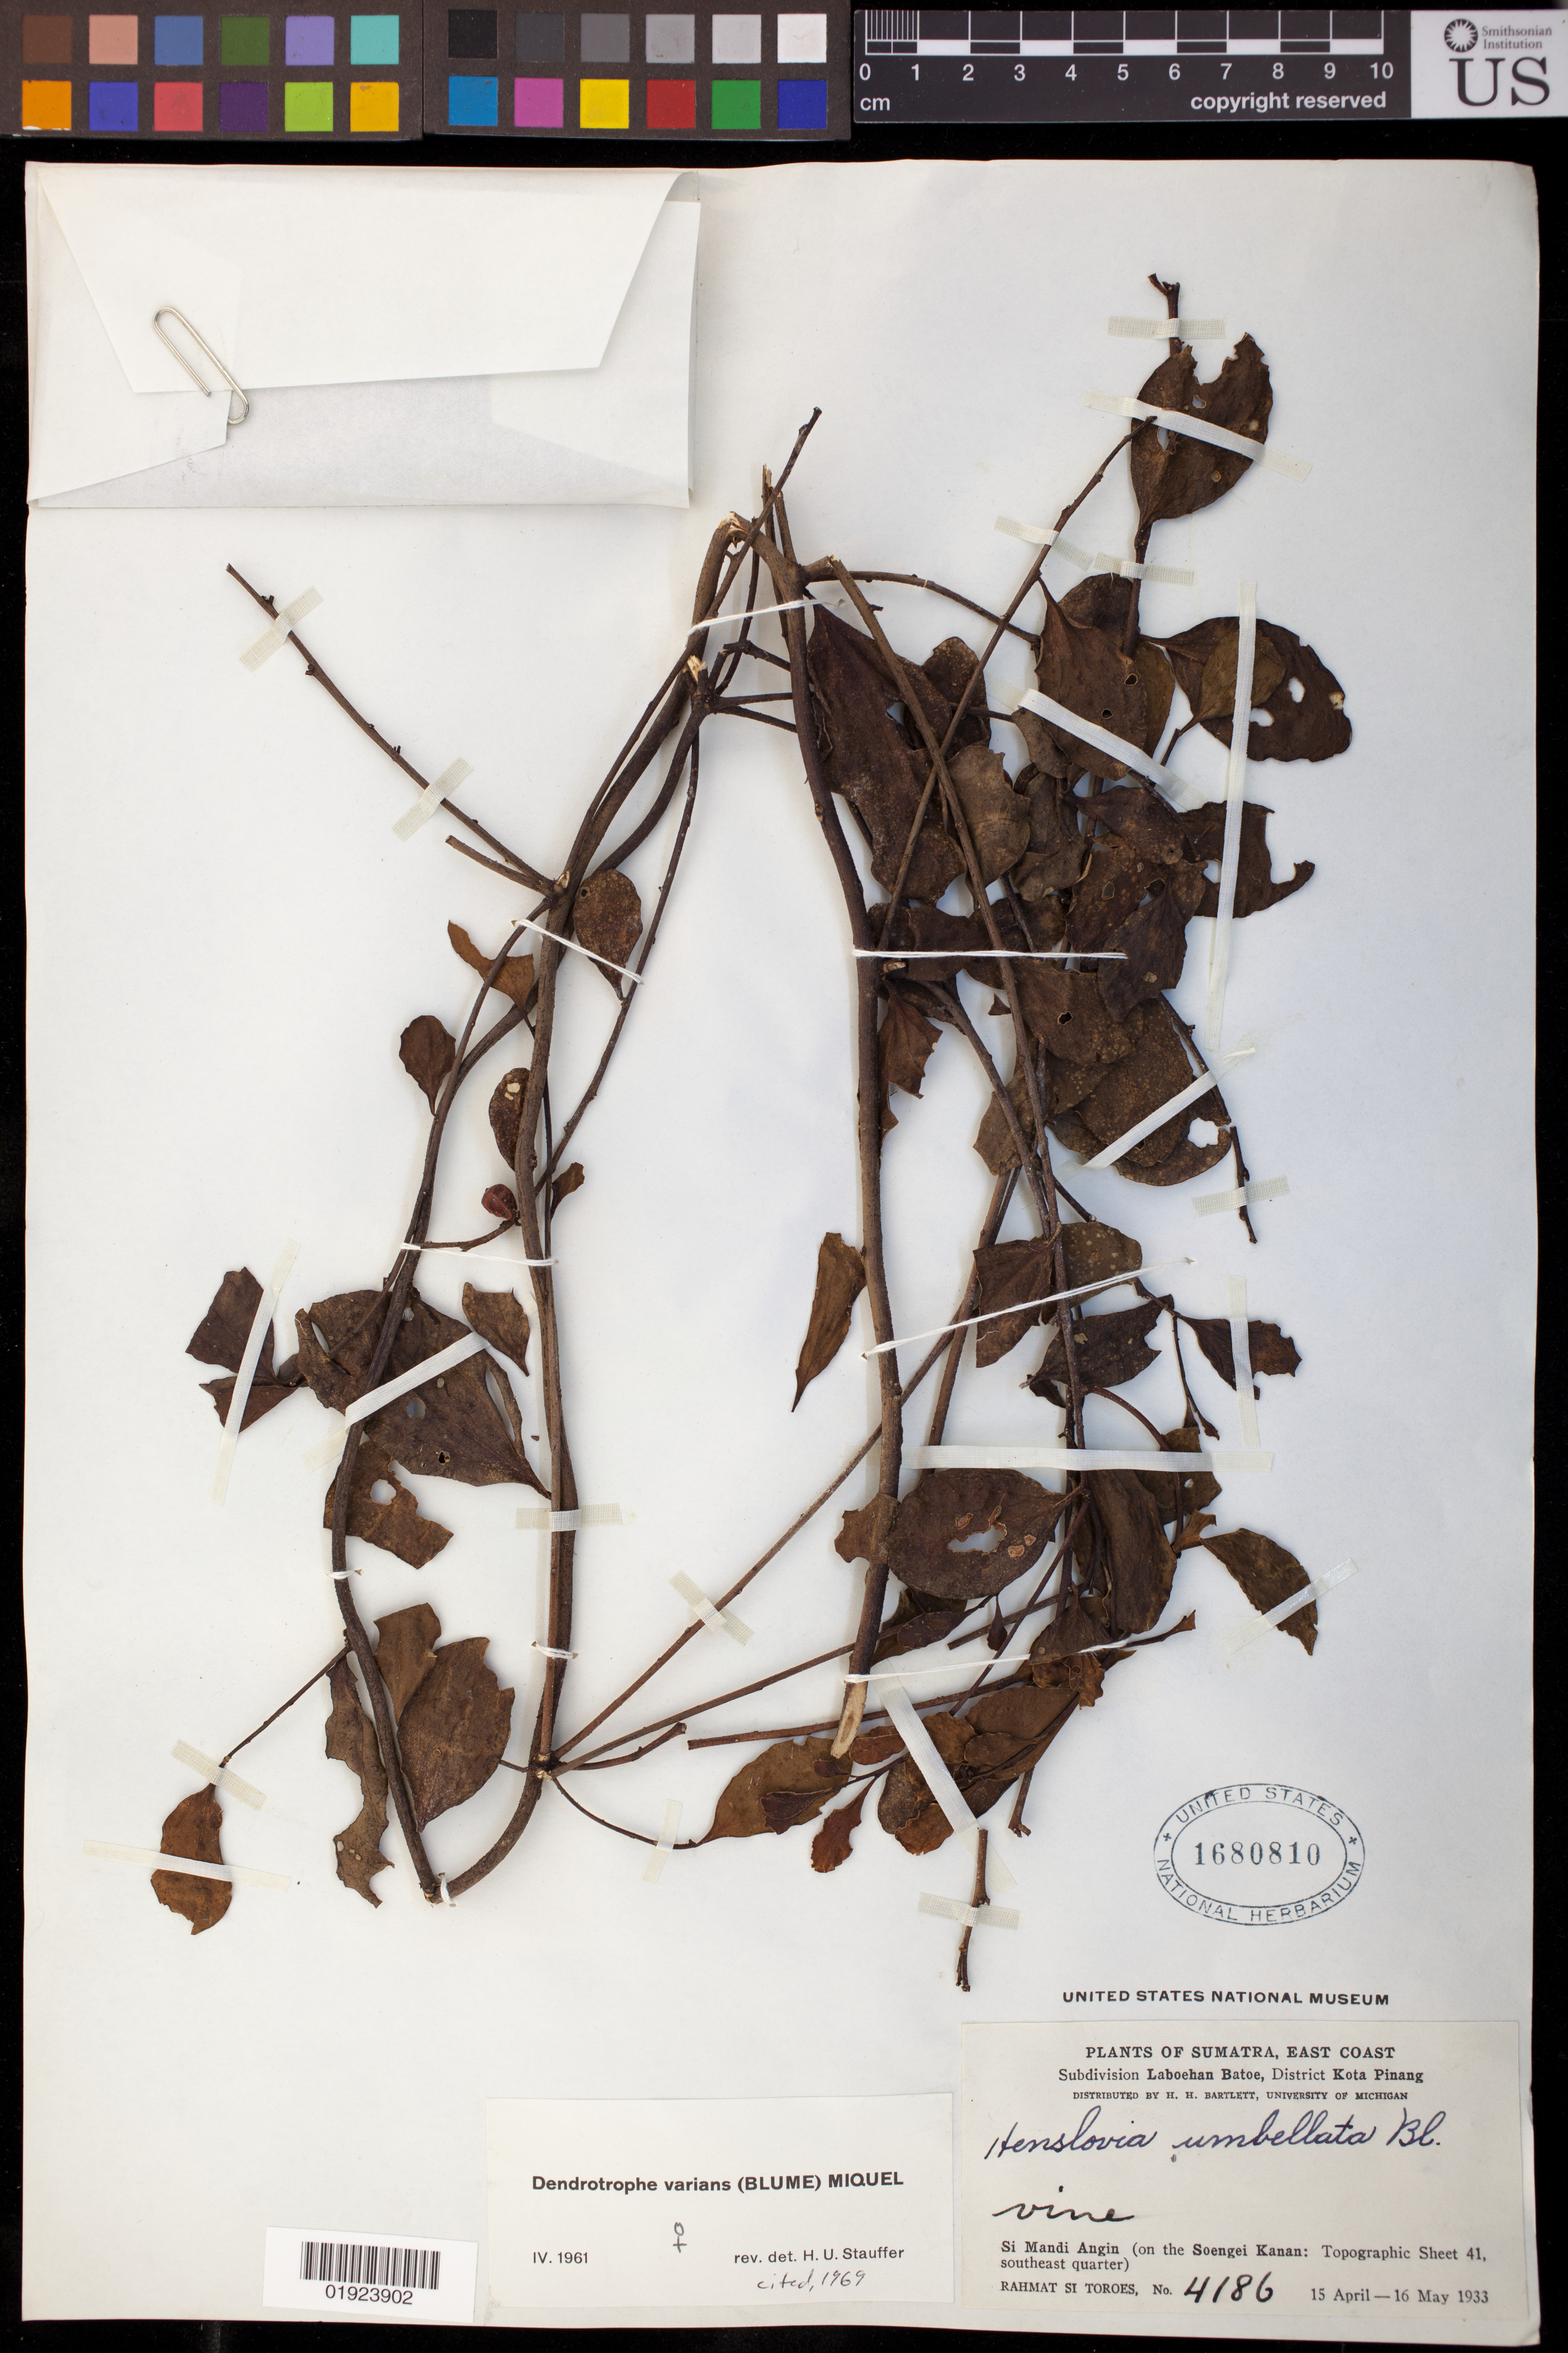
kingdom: Plantae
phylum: Tracheophyta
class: Magnoliopsida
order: Santalales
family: Amphorogynaceae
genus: Dendrotrophe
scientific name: Dendrotrophe varians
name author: (Blume) Miq.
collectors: Rahmat Si Boeea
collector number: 4186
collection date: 1933-04-15/1933-05-16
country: Indonesia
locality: Simandi Angin on the Soengei Kanan (river); (Topographic Sheet 41 southeast quarter)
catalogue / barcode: US 1680810